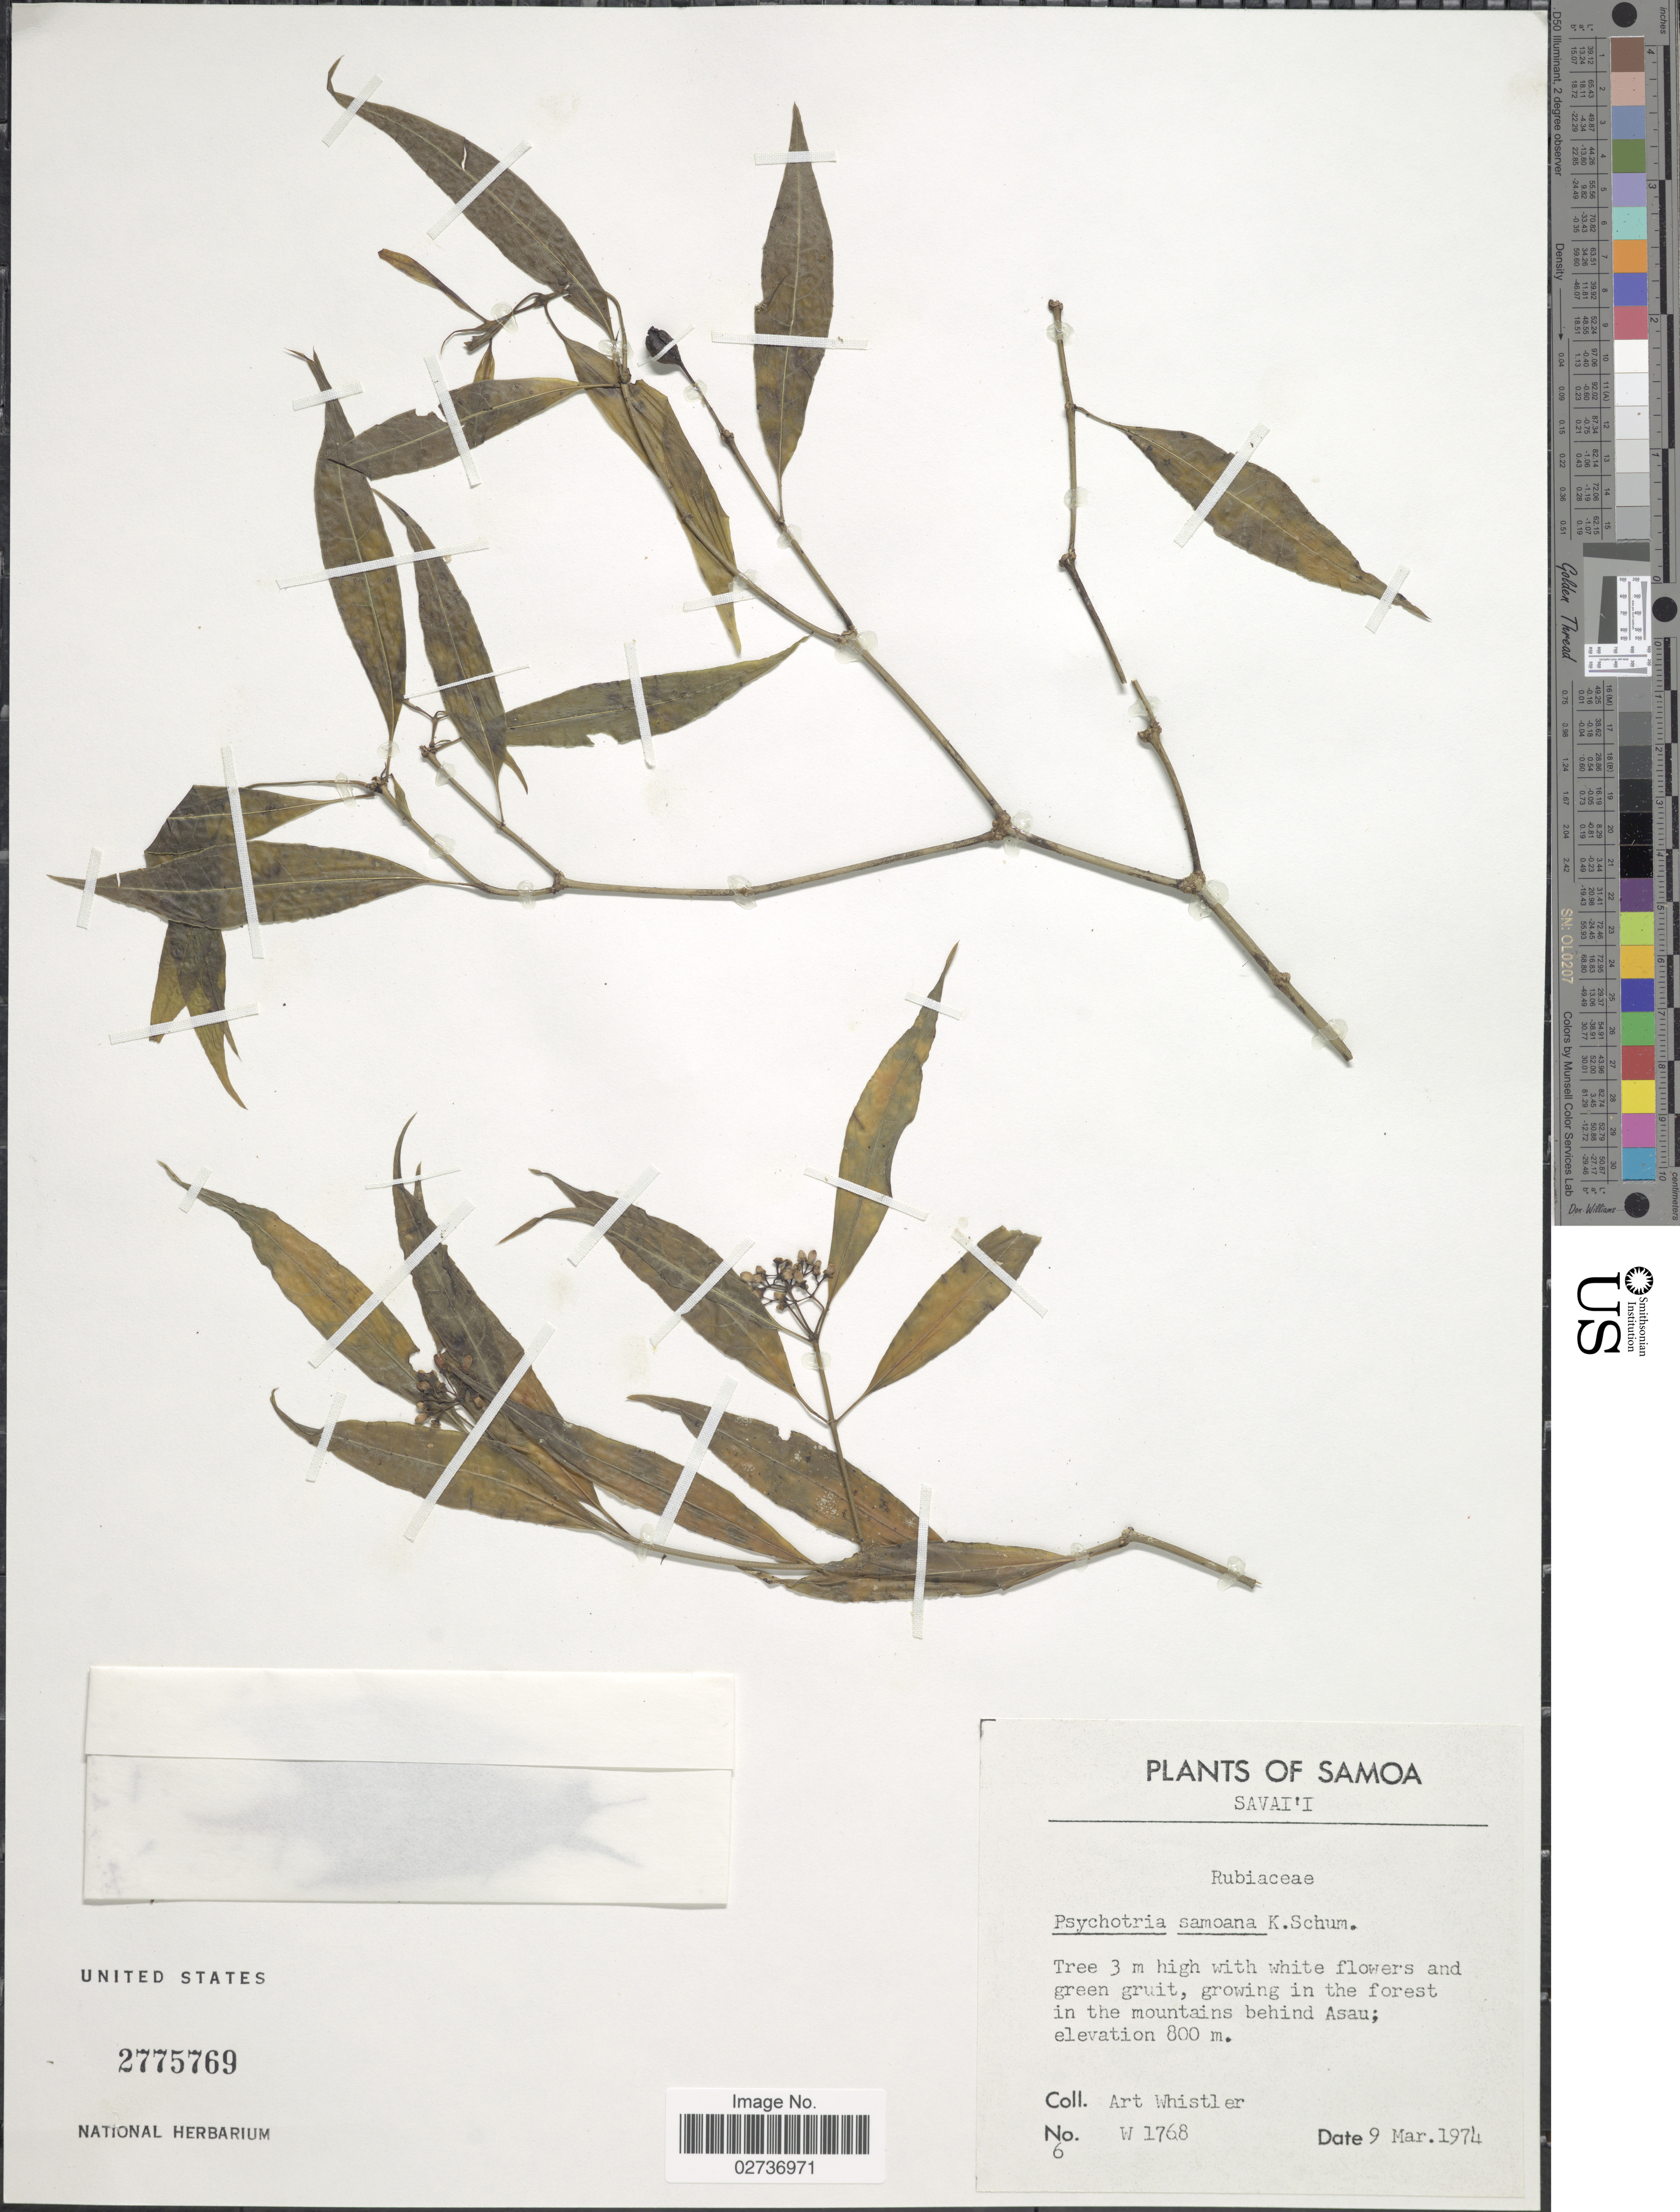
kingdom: Plantae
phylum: Tracheophyta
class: Magnoliopsida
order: Gentianales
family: Rubiaceae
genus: Psychotria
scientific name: Psychotria samoana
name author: K. Schum.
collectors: A. Whistler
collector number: W 1768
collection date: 1974-03-09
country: Samoa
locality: Samoa. Savai'i. Growing in the forest in the mountains behind Asau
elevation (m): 800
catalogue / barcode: US 2775769